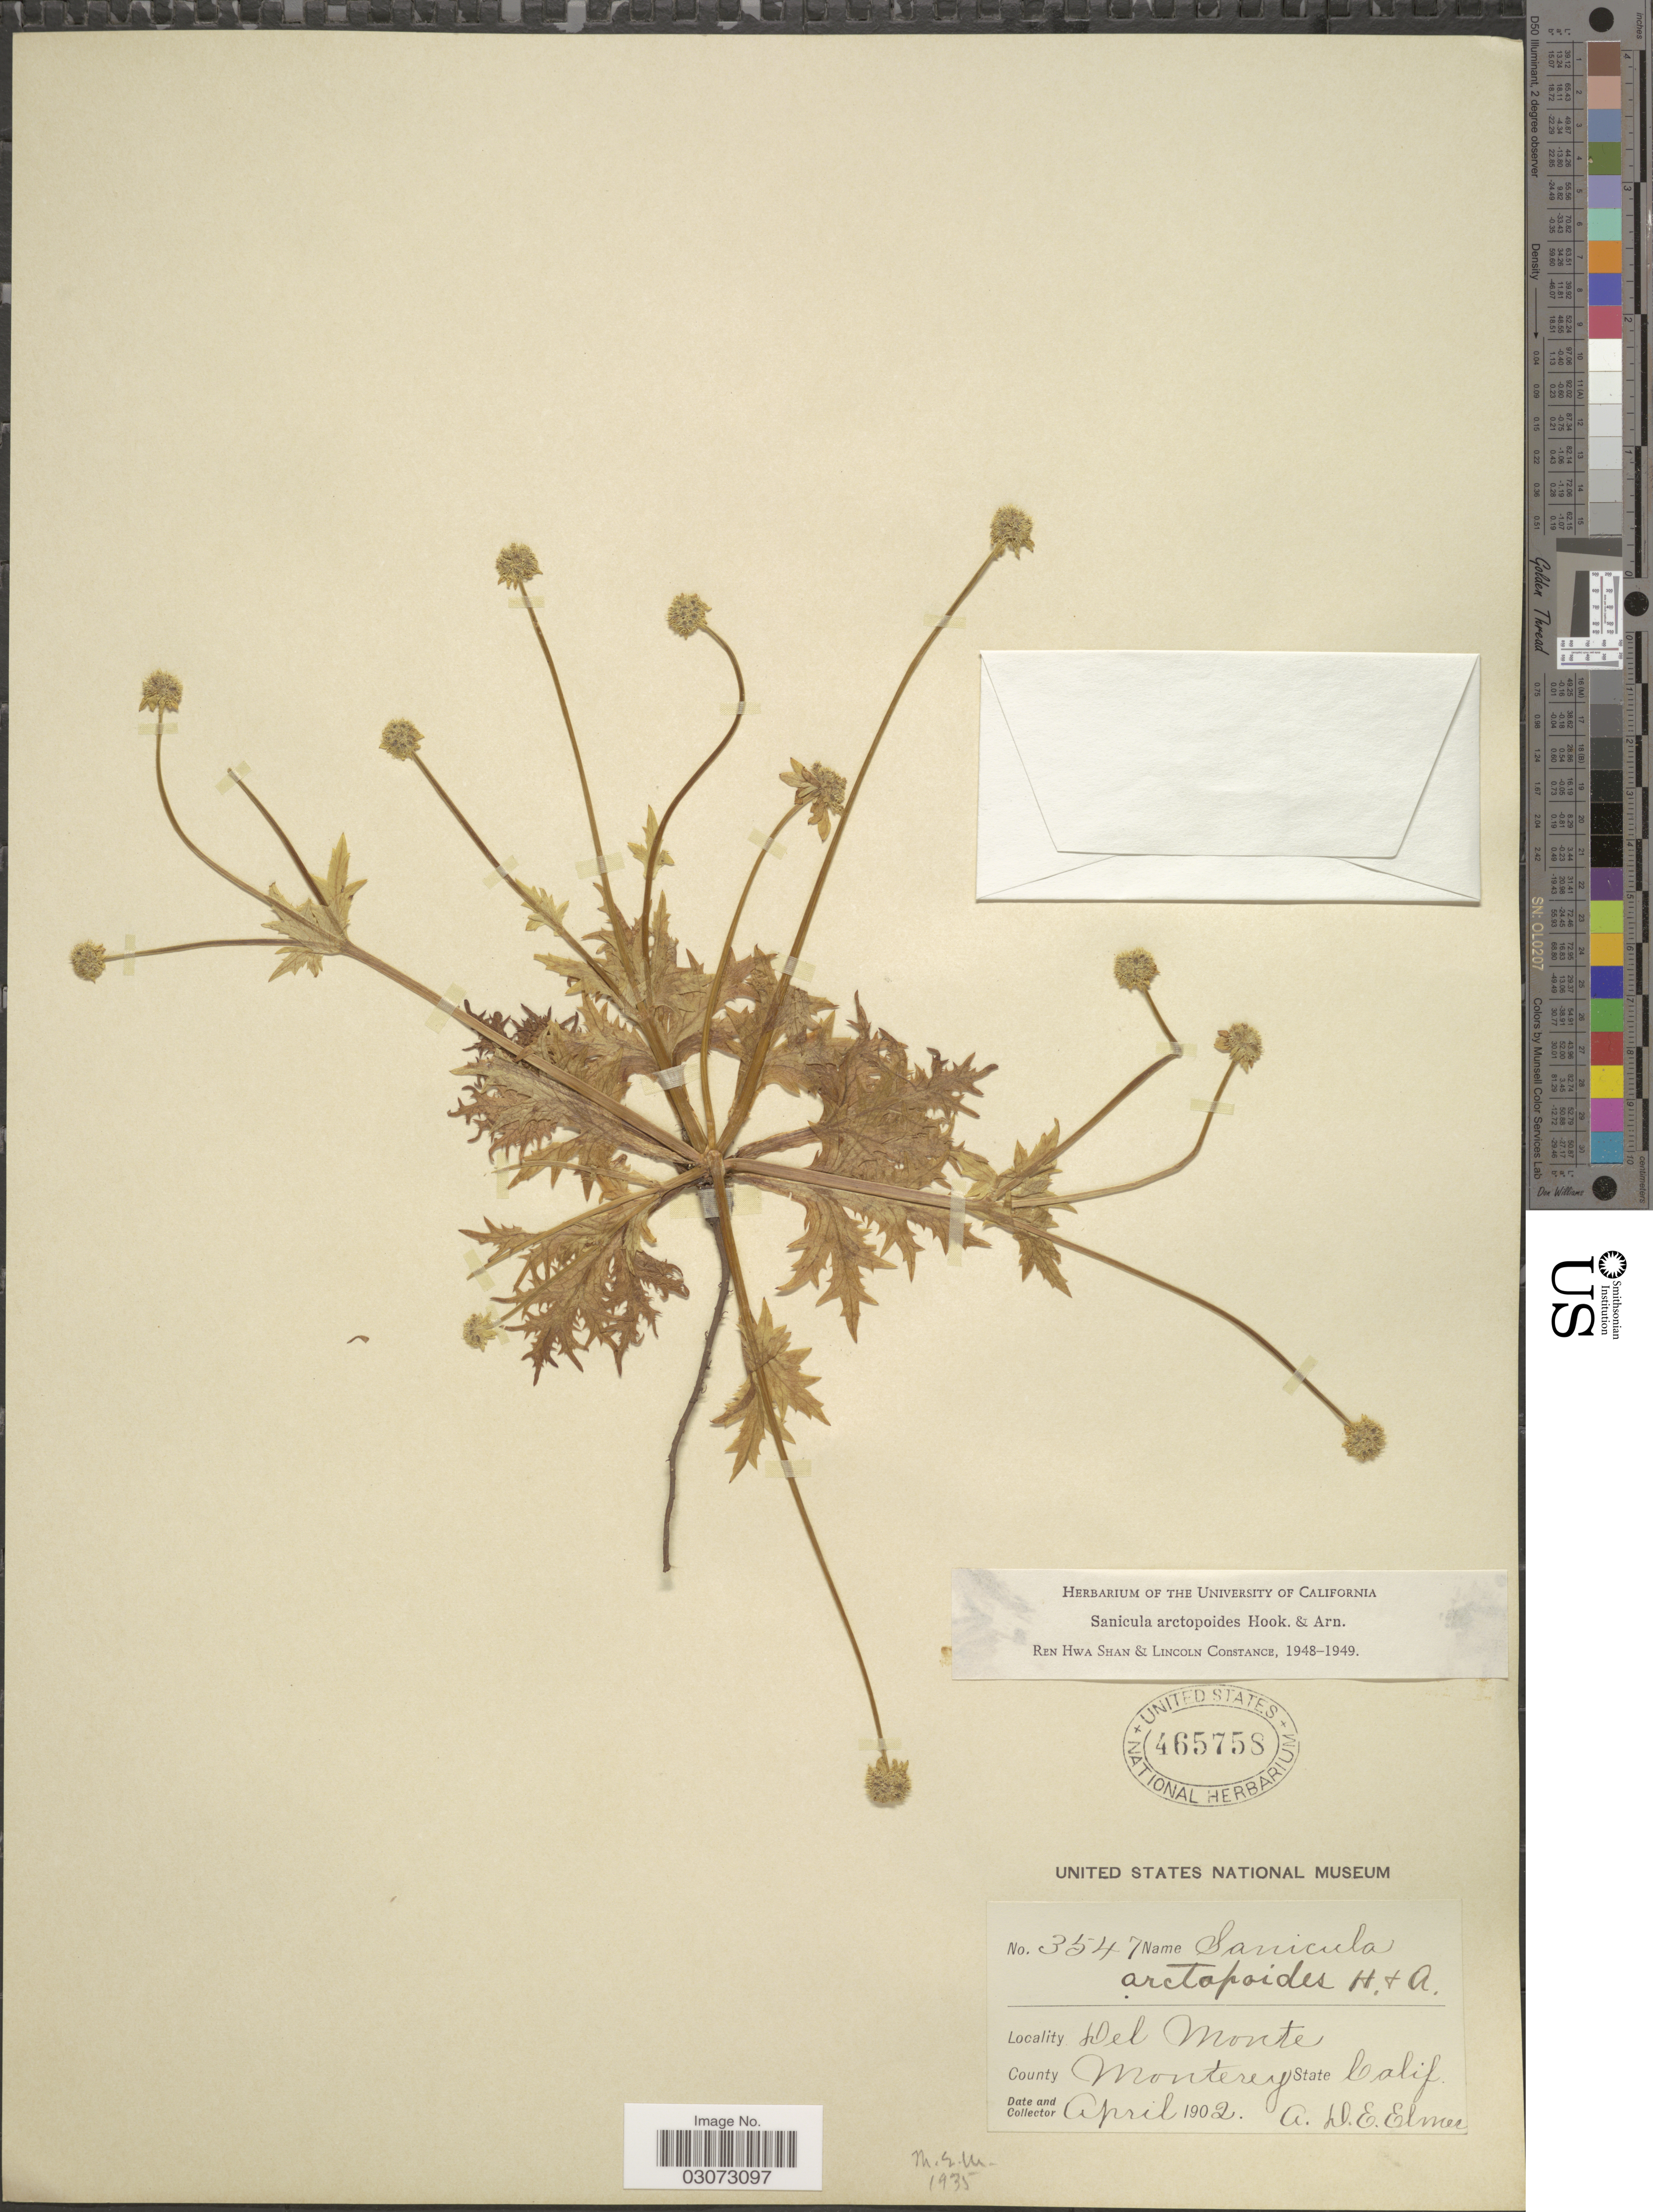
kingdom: Plantae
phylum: Tracheophyta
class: Magnoliopsida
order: Apiales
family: Apiaceae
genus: Sanicula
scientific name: Sanicula arctopoides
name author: Hook. & Arn.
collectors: A. D. E. Elmer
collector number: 3547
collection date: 1902-04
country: United States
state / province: California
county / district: Monterey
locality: Del Monte. County Monterey. State Calif.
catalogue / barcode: US 465758